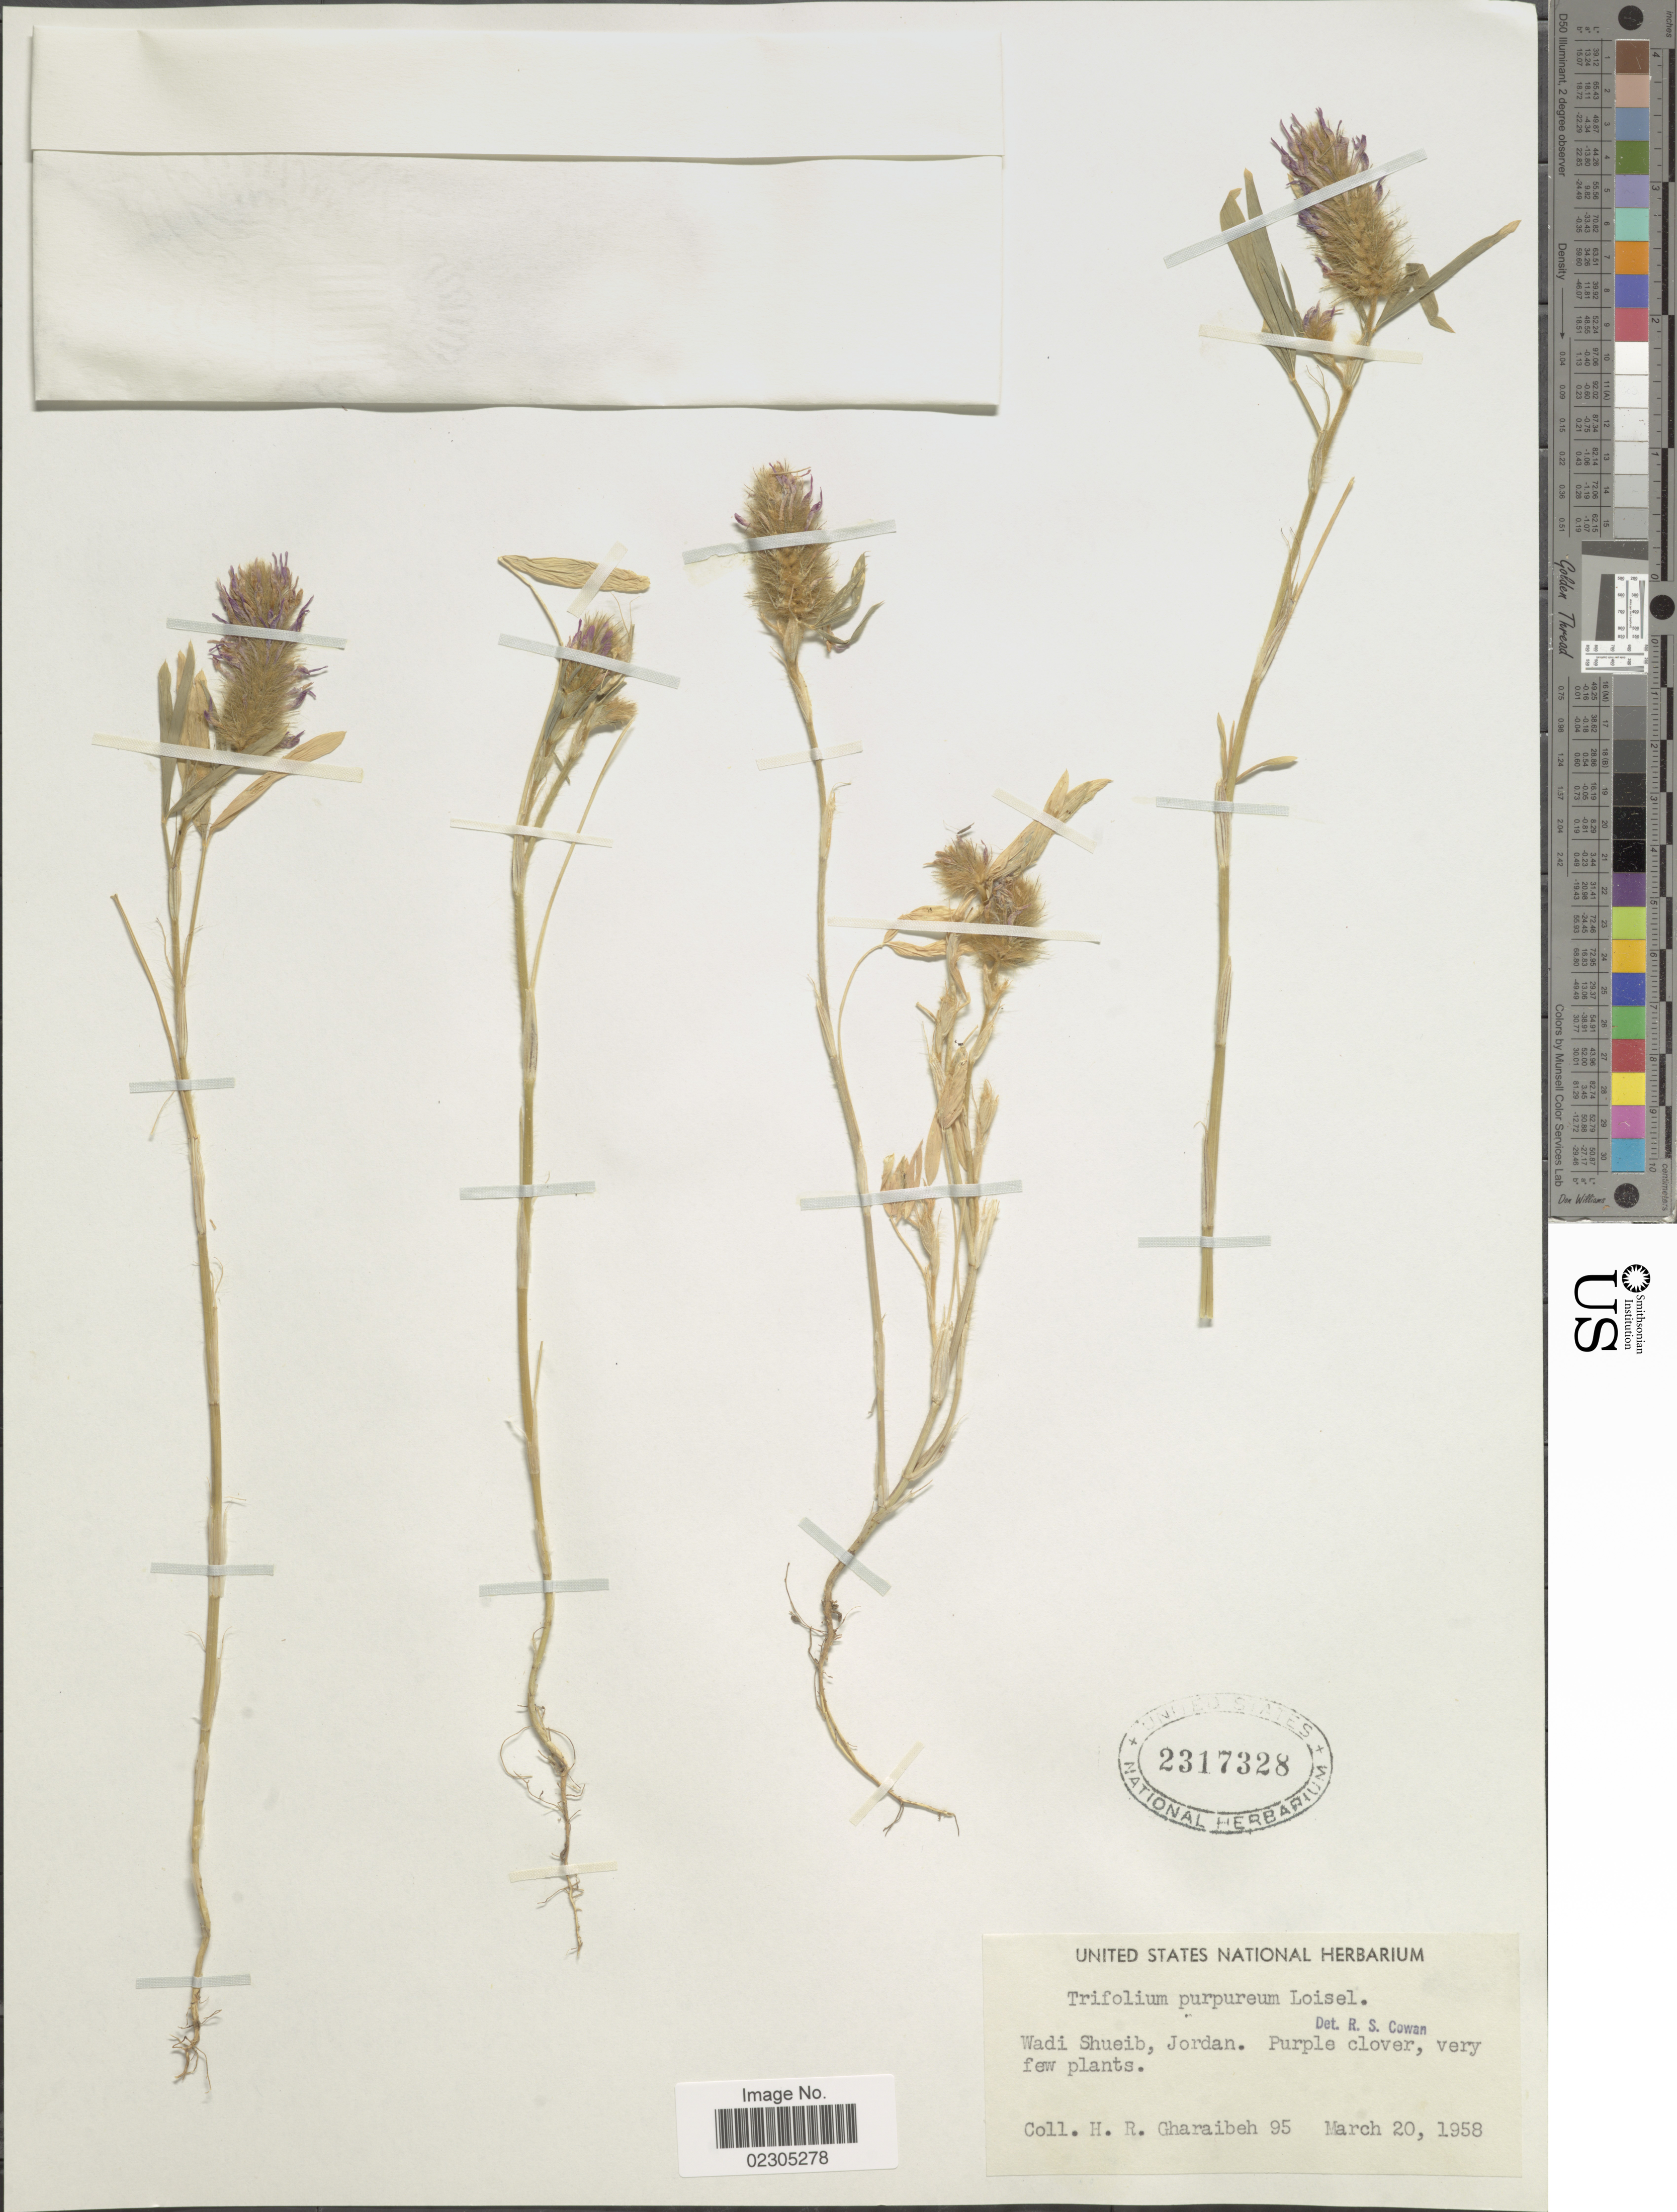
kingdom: Plantae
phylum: Tracheophyta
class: Magnoliopsida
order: Fabales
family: Fabaceae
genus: Trifolium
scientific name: Trifolium purpureum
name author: Loisel.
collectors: H. Gharaibeh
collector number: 95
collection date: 1958-03-20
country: Jordan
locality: Wadi Shueib.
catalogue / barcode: US 2317328